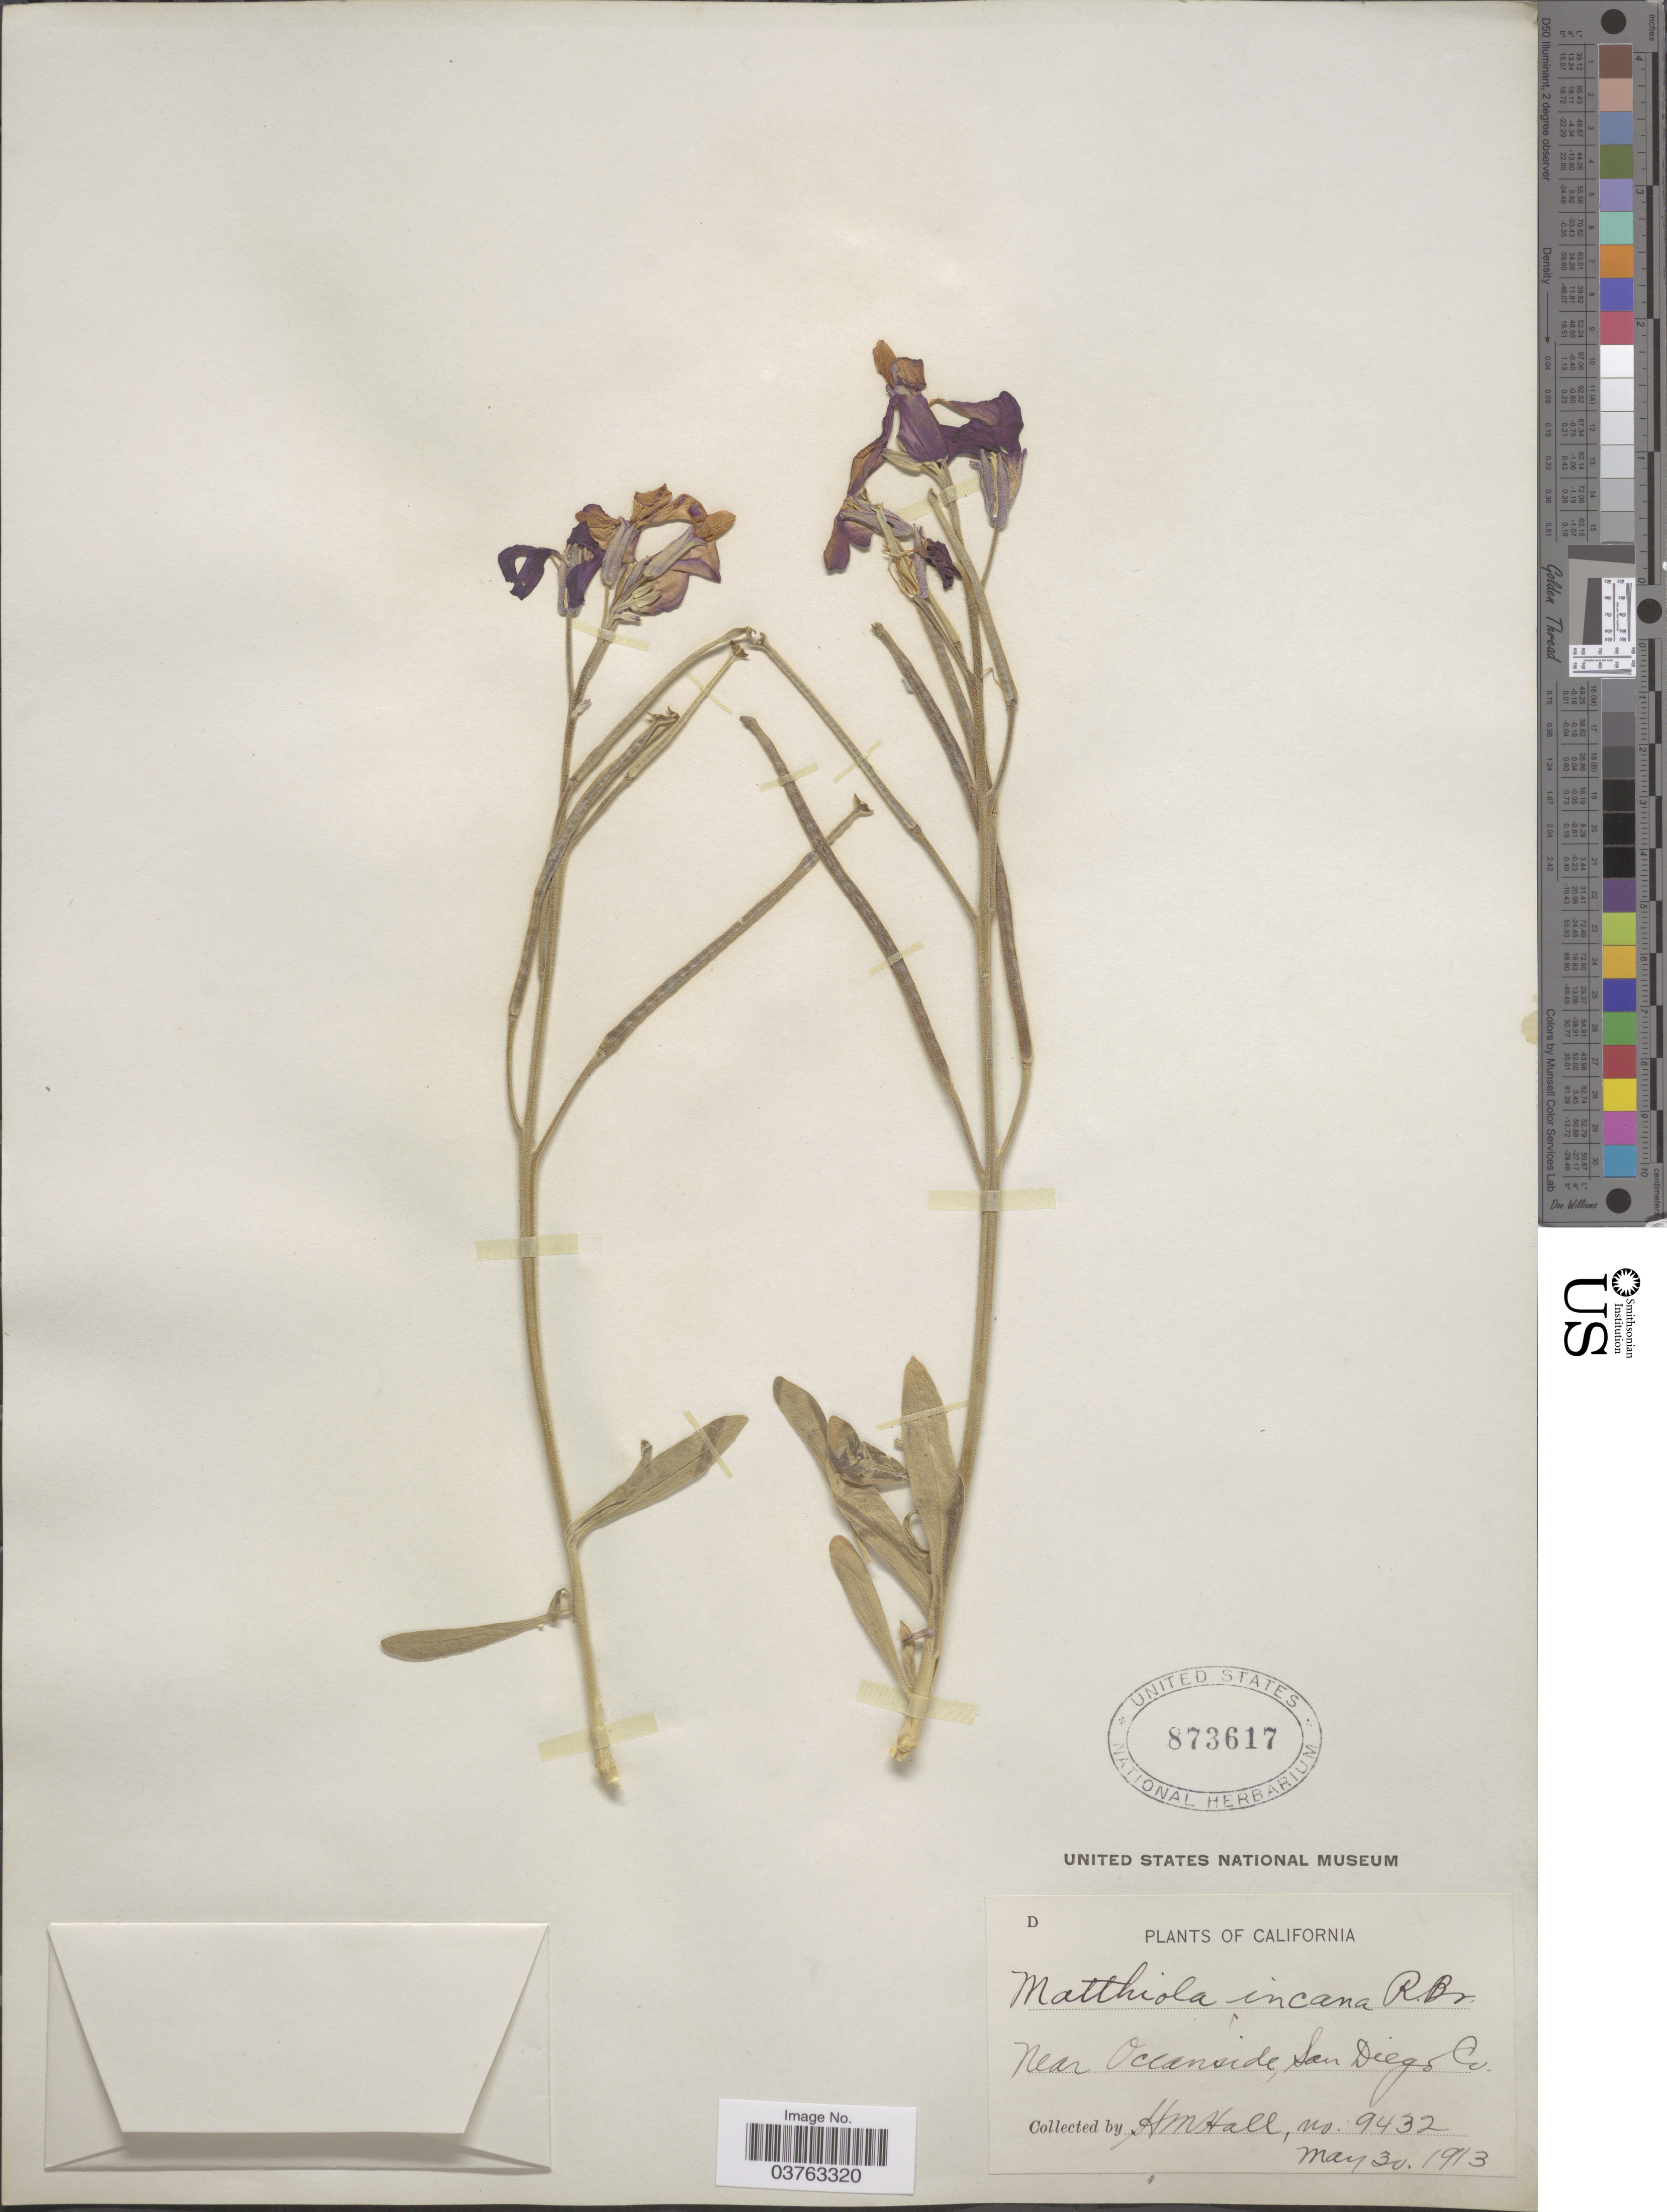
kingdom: Plantae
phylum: Tracheophyta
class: Magnoliopsida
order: Brassicales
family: Brassicaceae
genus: Matthiola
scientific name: Matthiola incana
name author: (L.) W.T. Aiton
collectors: H. M. Hall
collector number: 9432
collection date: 1913-05-30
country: United States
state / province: California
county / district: San Diego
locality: Near Oceanside, San Diego Co.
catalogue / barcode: US 873617